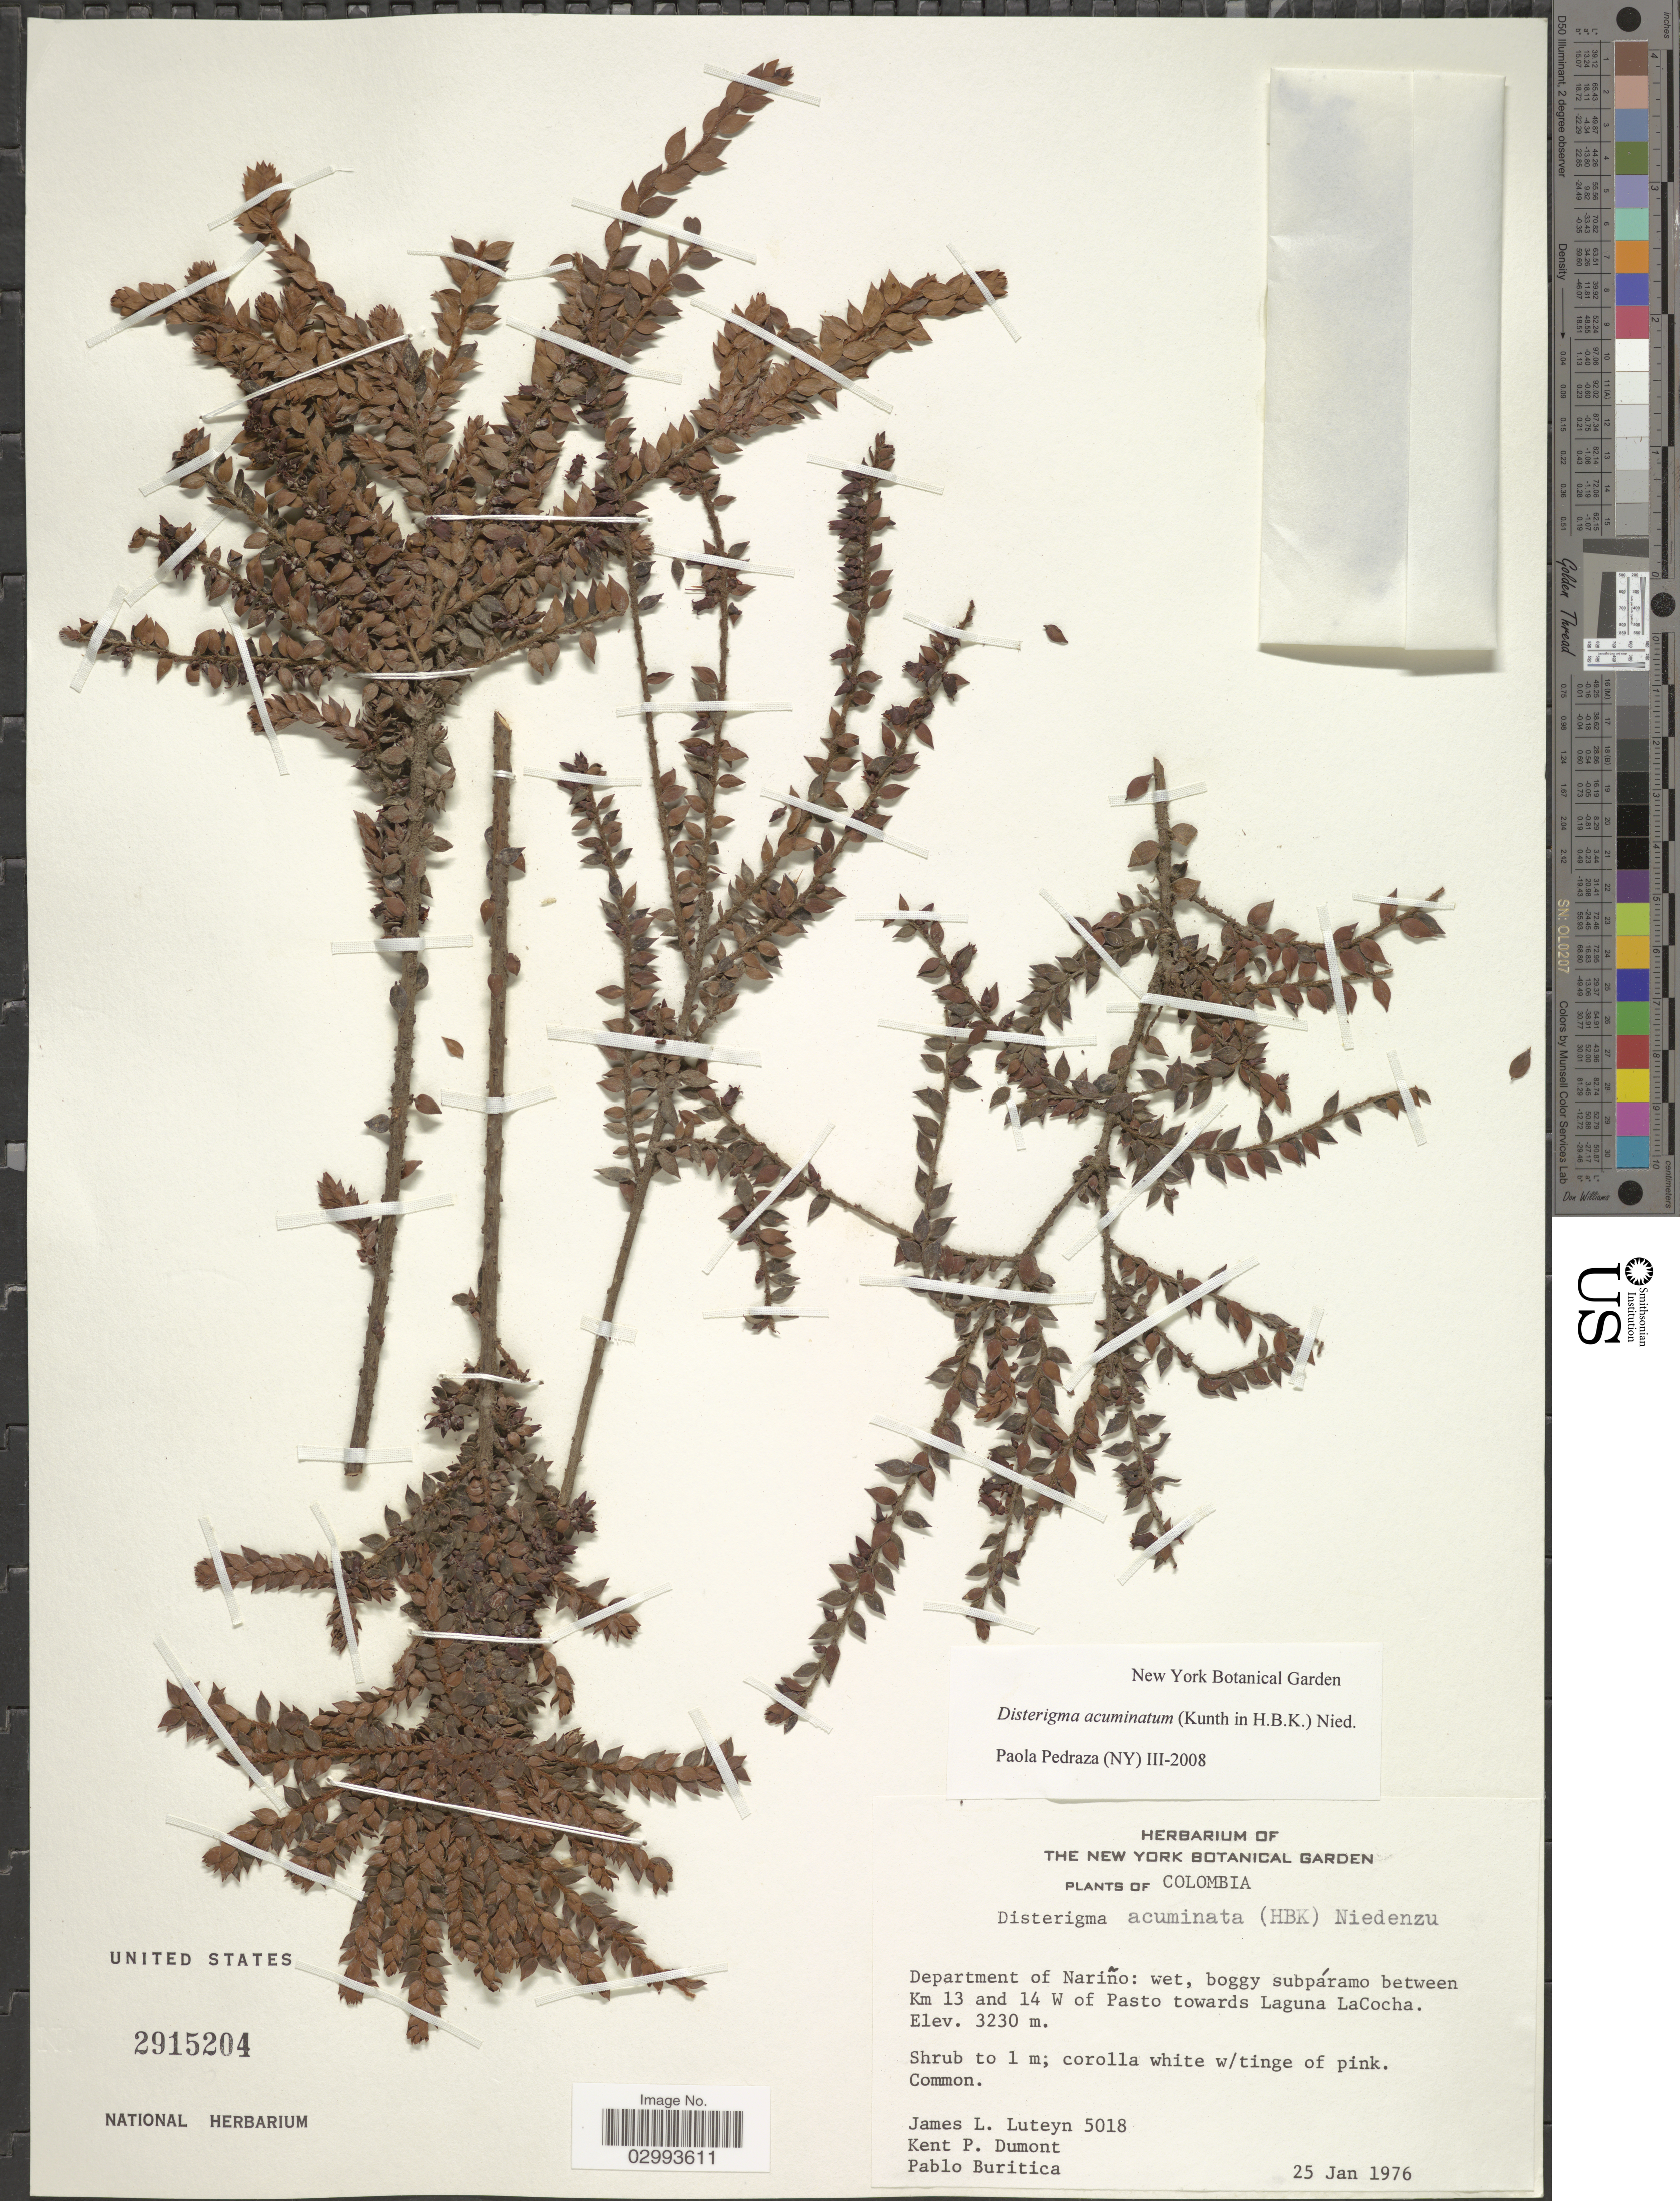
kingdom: Plantae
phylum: Tracheophyta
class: Magnoliopsida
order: Ericales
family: Ericaceae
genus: Disterigma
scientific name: Disterigma acuminatum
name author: (Kunth) Nied.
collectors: J. Luteyn, K. P. Dumont & P. Buritica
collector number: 5018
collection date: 1976-01-25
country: Colombia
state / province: Nariño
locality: Department of Nariño: wet, boggy subpáramo between Km 13 and 14 W of Pasto towards Laguna LaCocha.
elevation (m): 3230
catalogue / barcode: US 2915204